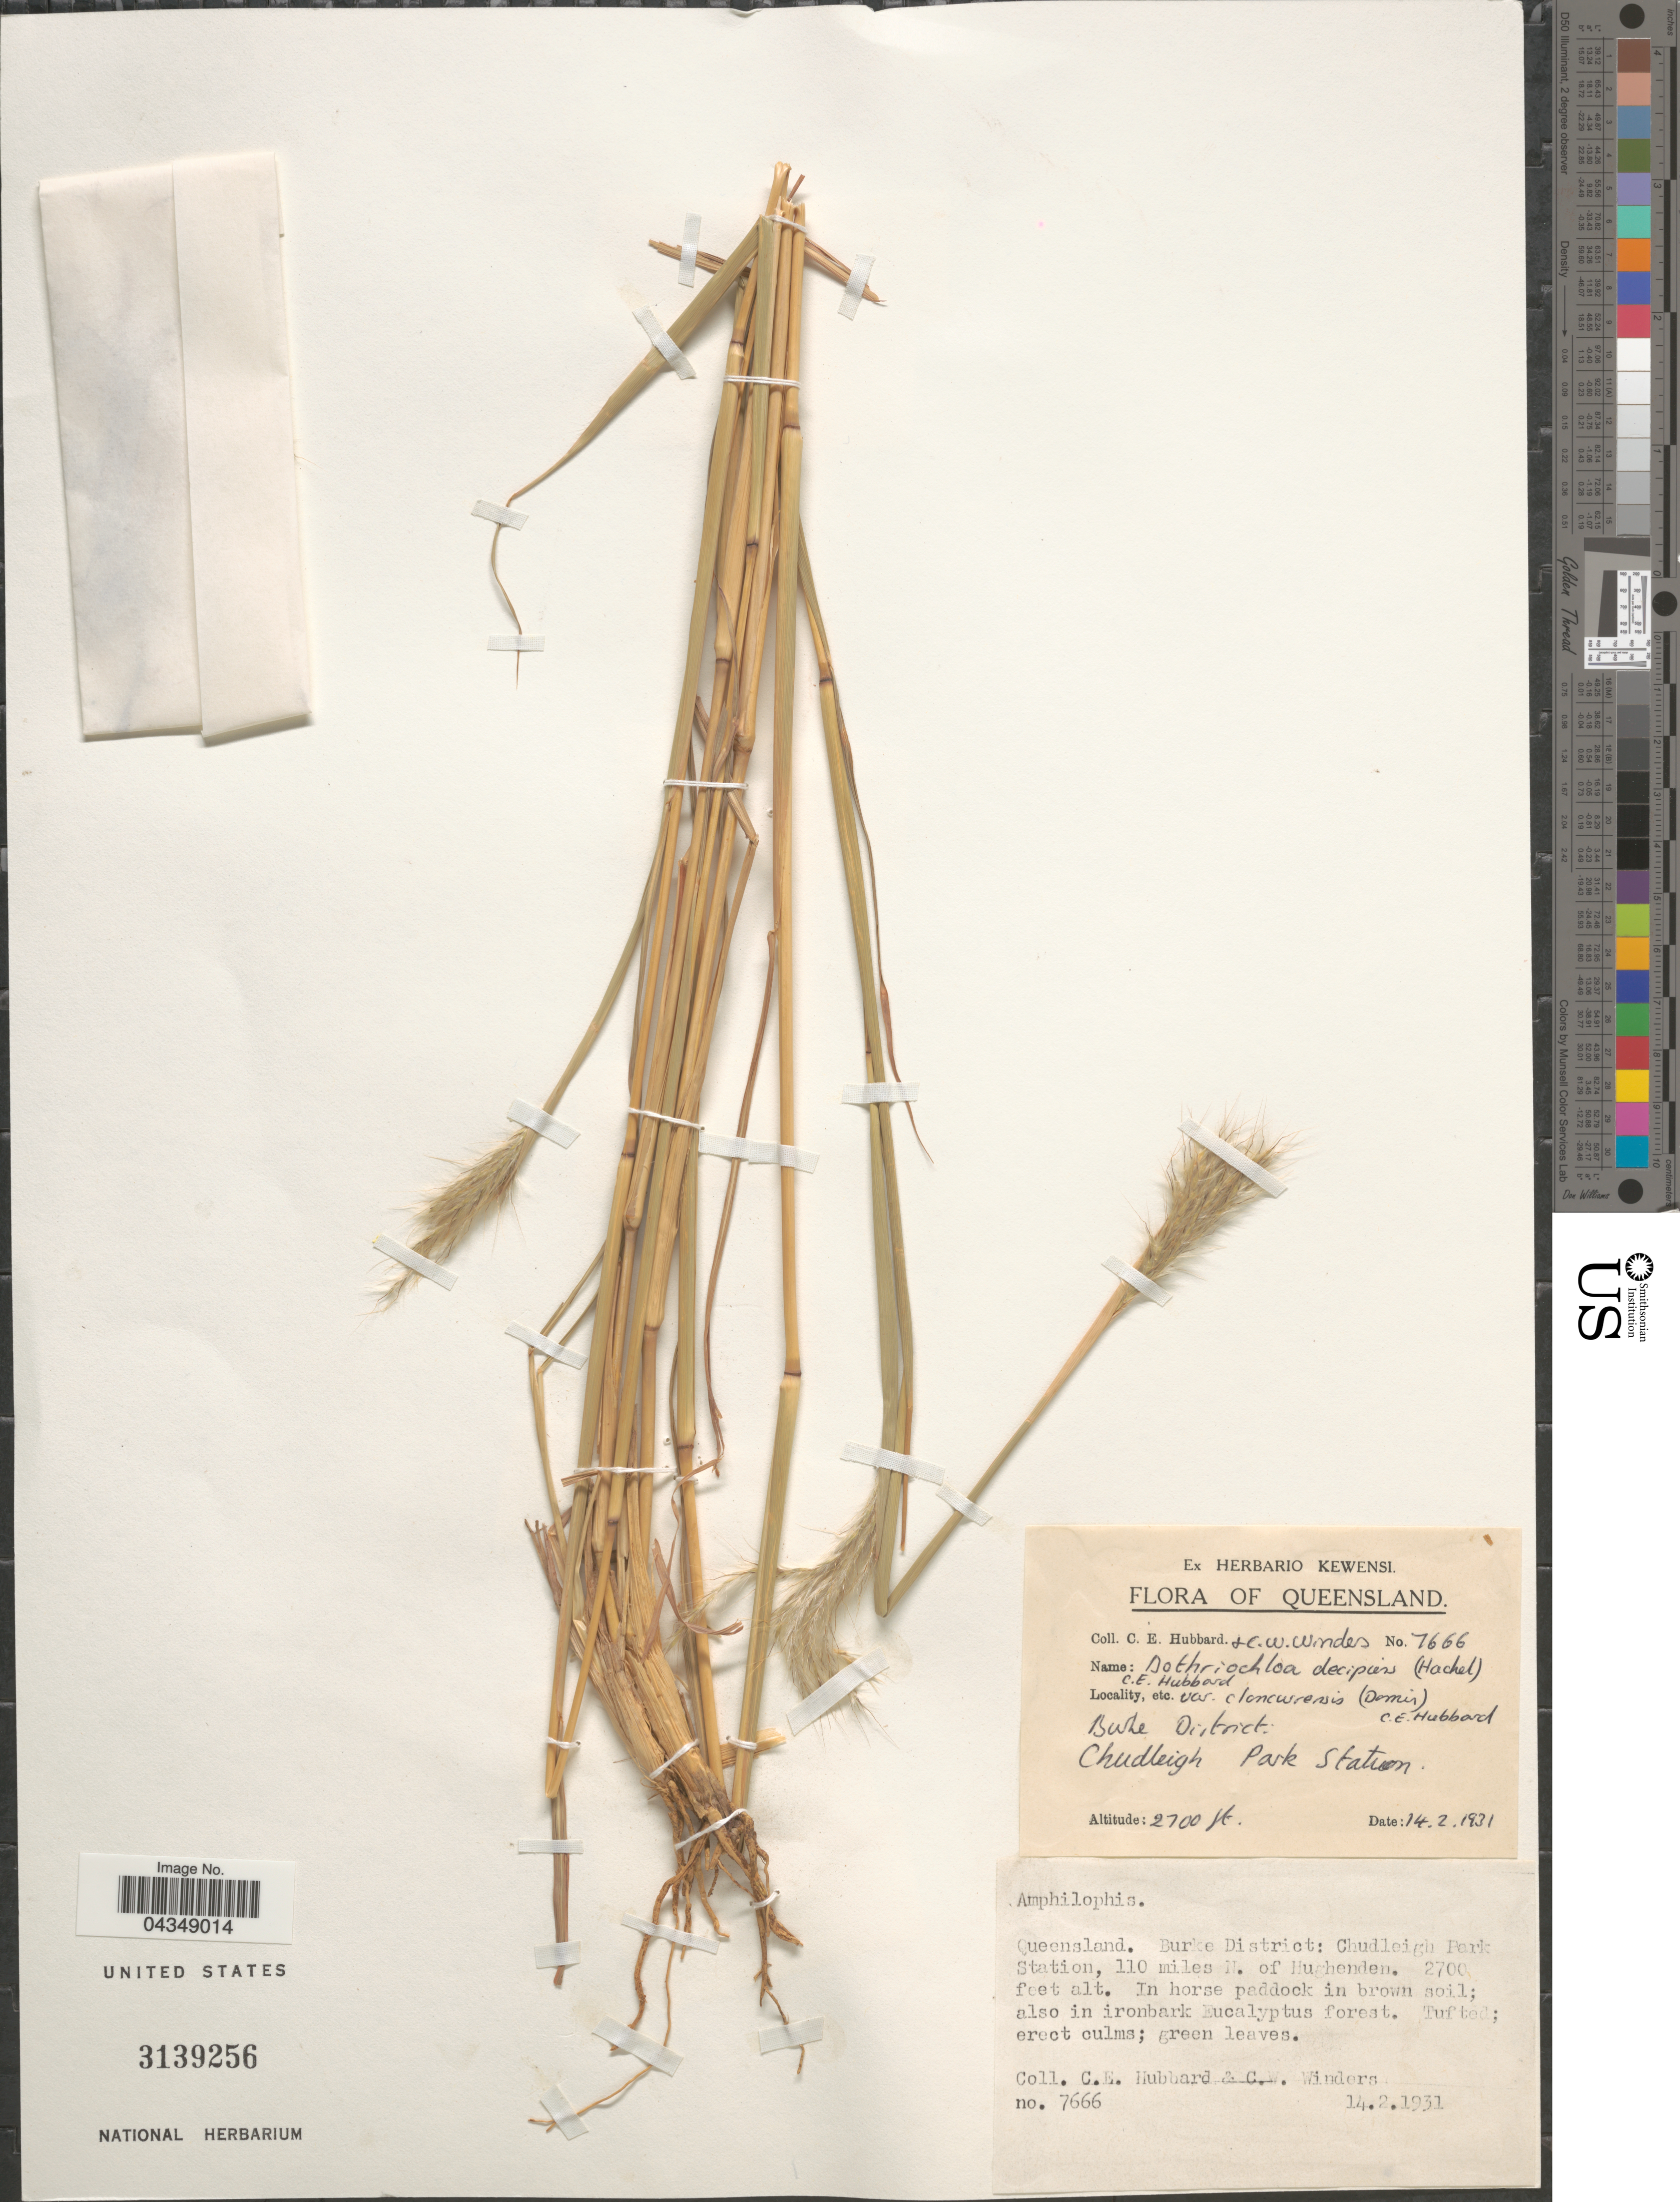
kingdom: Plantae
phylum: Tracheophyta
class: Liliopsida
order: Poales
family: Poaceae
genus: Bothriochloa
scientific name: Bothriochloa decipiens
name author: (Hack.) C. E. Hubb.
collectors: C. E. Hubbard & C. Winders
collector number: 7666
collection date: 1931-02-14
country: Australia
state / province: Queensland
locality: Burke District: Chudleigh Park Station, 110 miles N. of Hughenden.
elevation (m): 823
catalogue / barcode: US 3139256